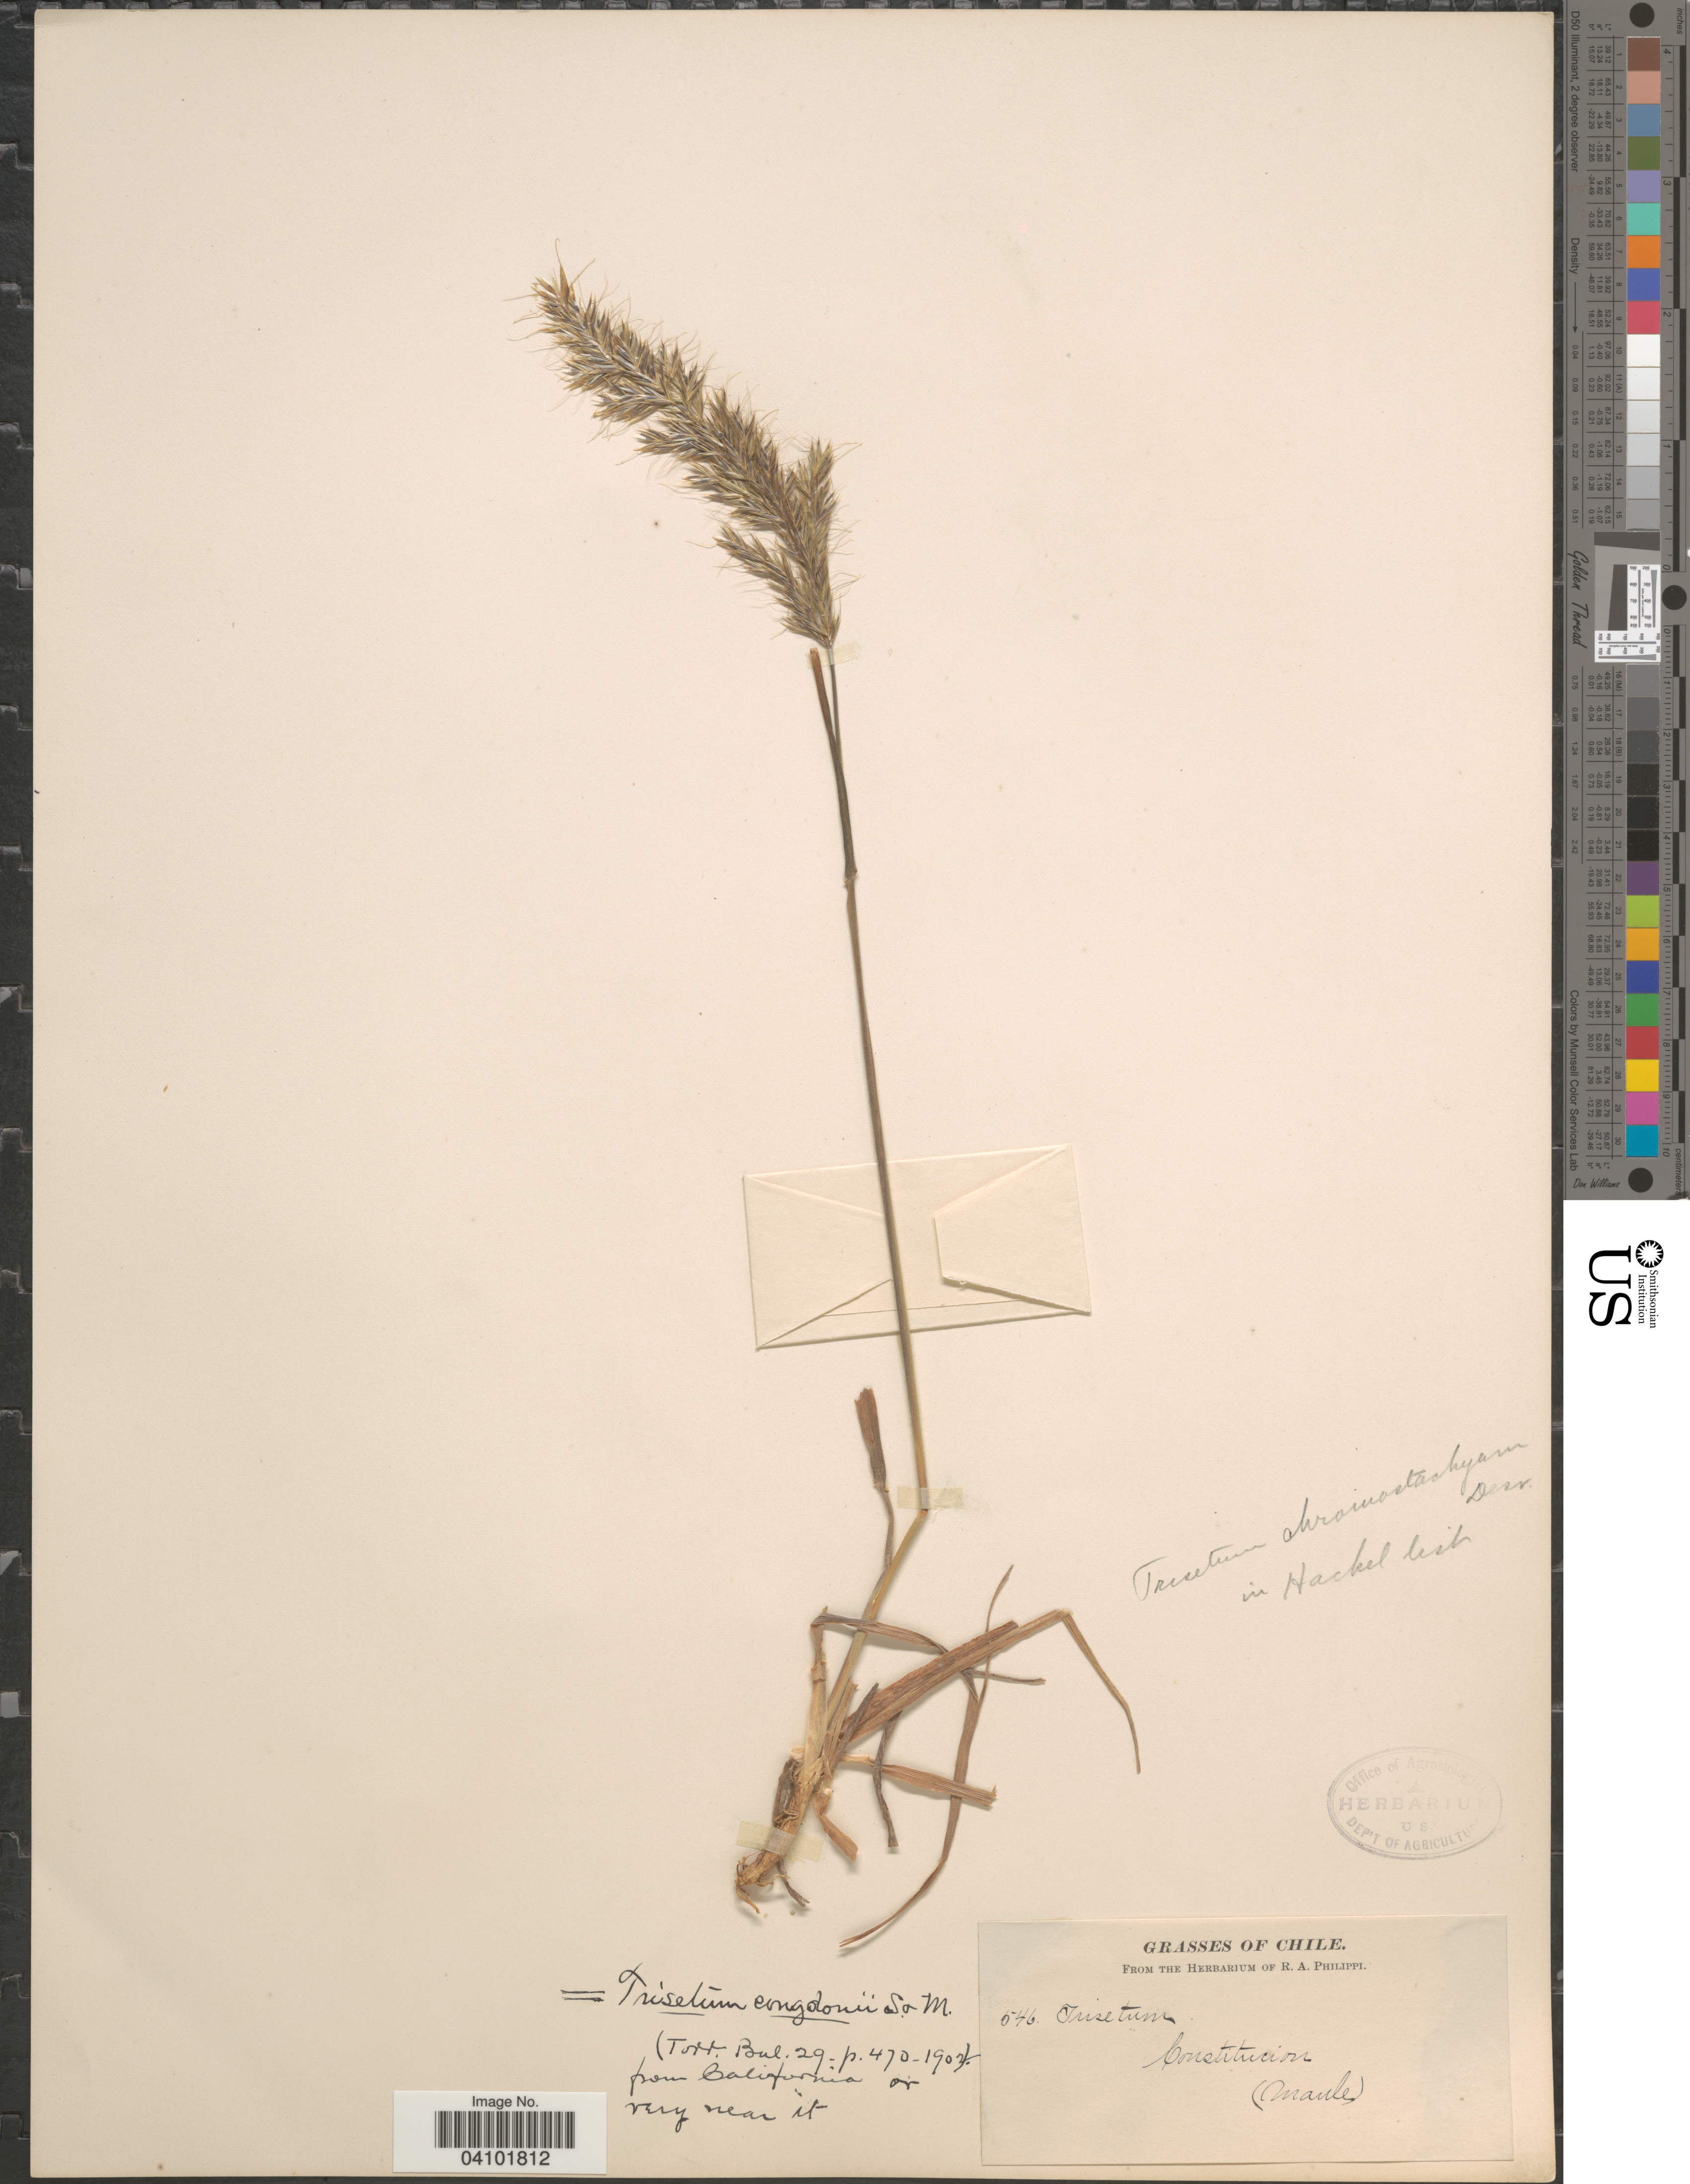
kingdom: Plantae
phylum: Tracheophyta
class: Liliopsida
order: Poales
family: Poaceae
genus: Koeleria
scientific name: Koeleria caudulata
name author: (Trin.) Griseb.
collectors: ex. herb. R.A. Philippi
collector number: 546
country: Chile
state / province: Maule (VII)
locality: Constitucion.